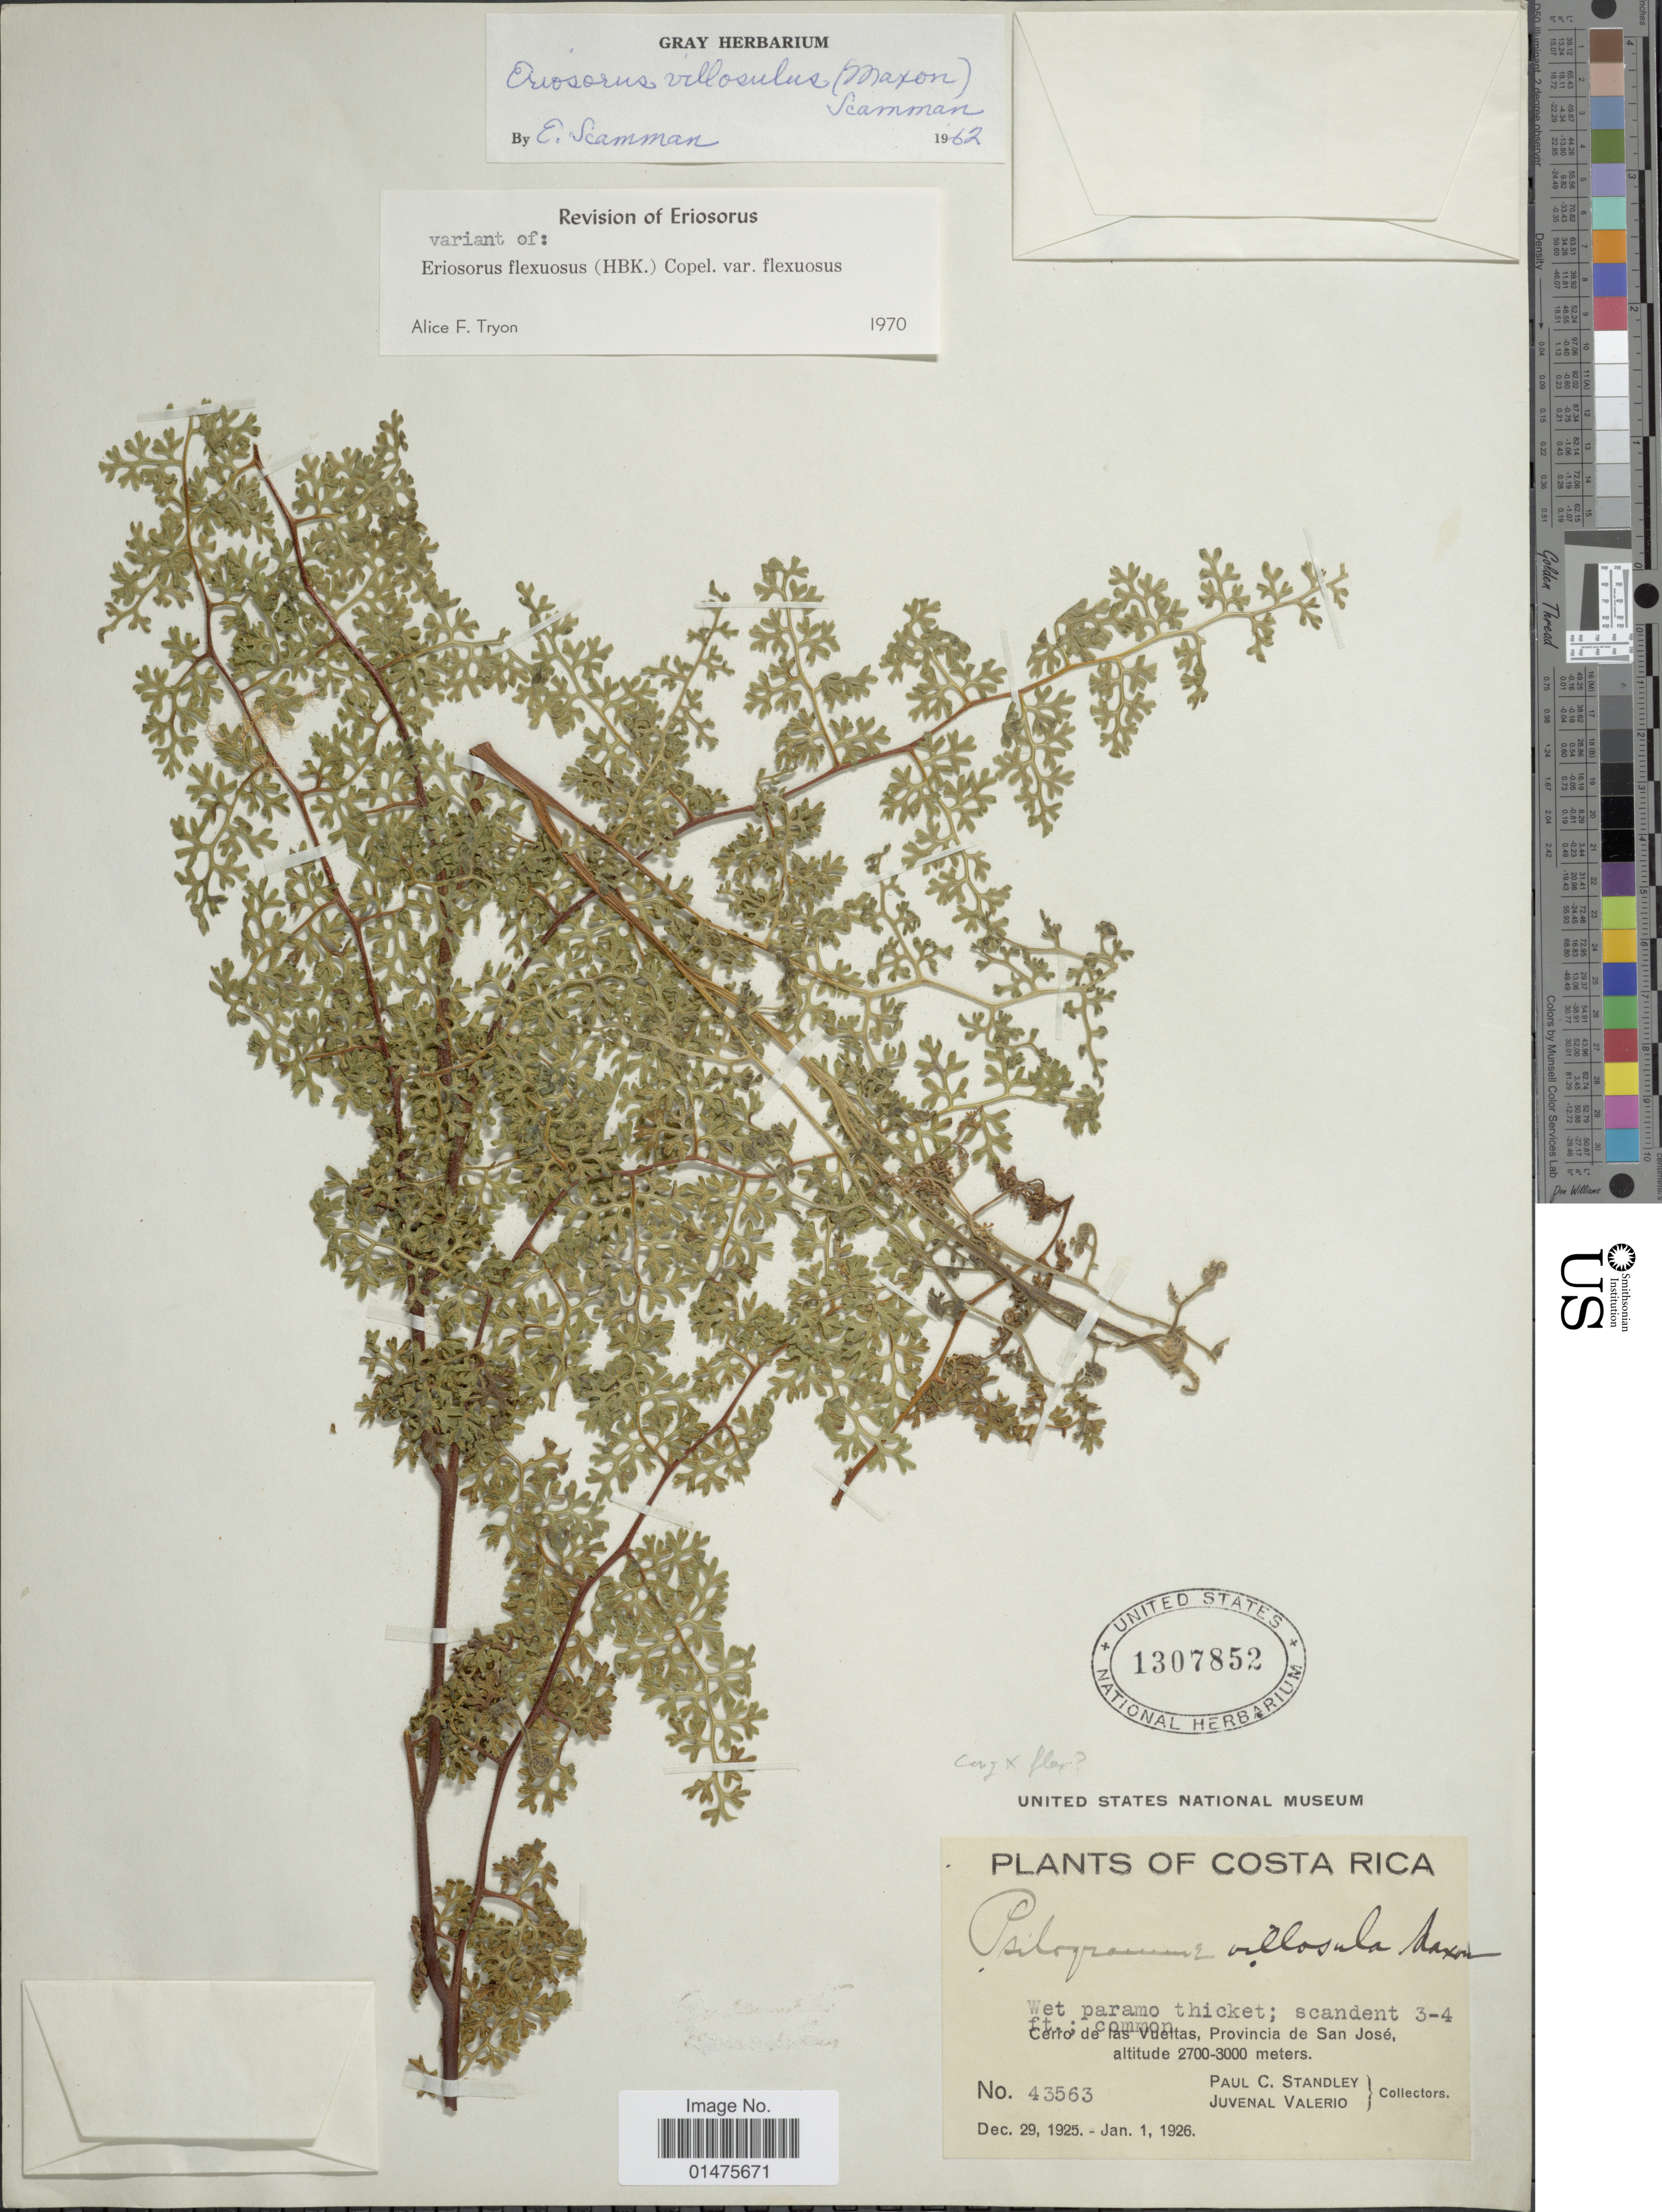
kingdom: Plantae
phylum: Tracheophyta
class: Polypodiopsida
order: Polypodiales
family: Pteridaceae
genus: Jamesonia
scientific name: Jamesonia villosula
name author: (Maxon)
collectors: P. C. Standley & J. Valerio R.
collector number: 43563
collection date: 1925-12-29/1926-01-01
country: Costa Rica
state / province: San José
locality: Cerro de las Vueltas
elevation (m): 2700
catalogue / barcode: US 1307852